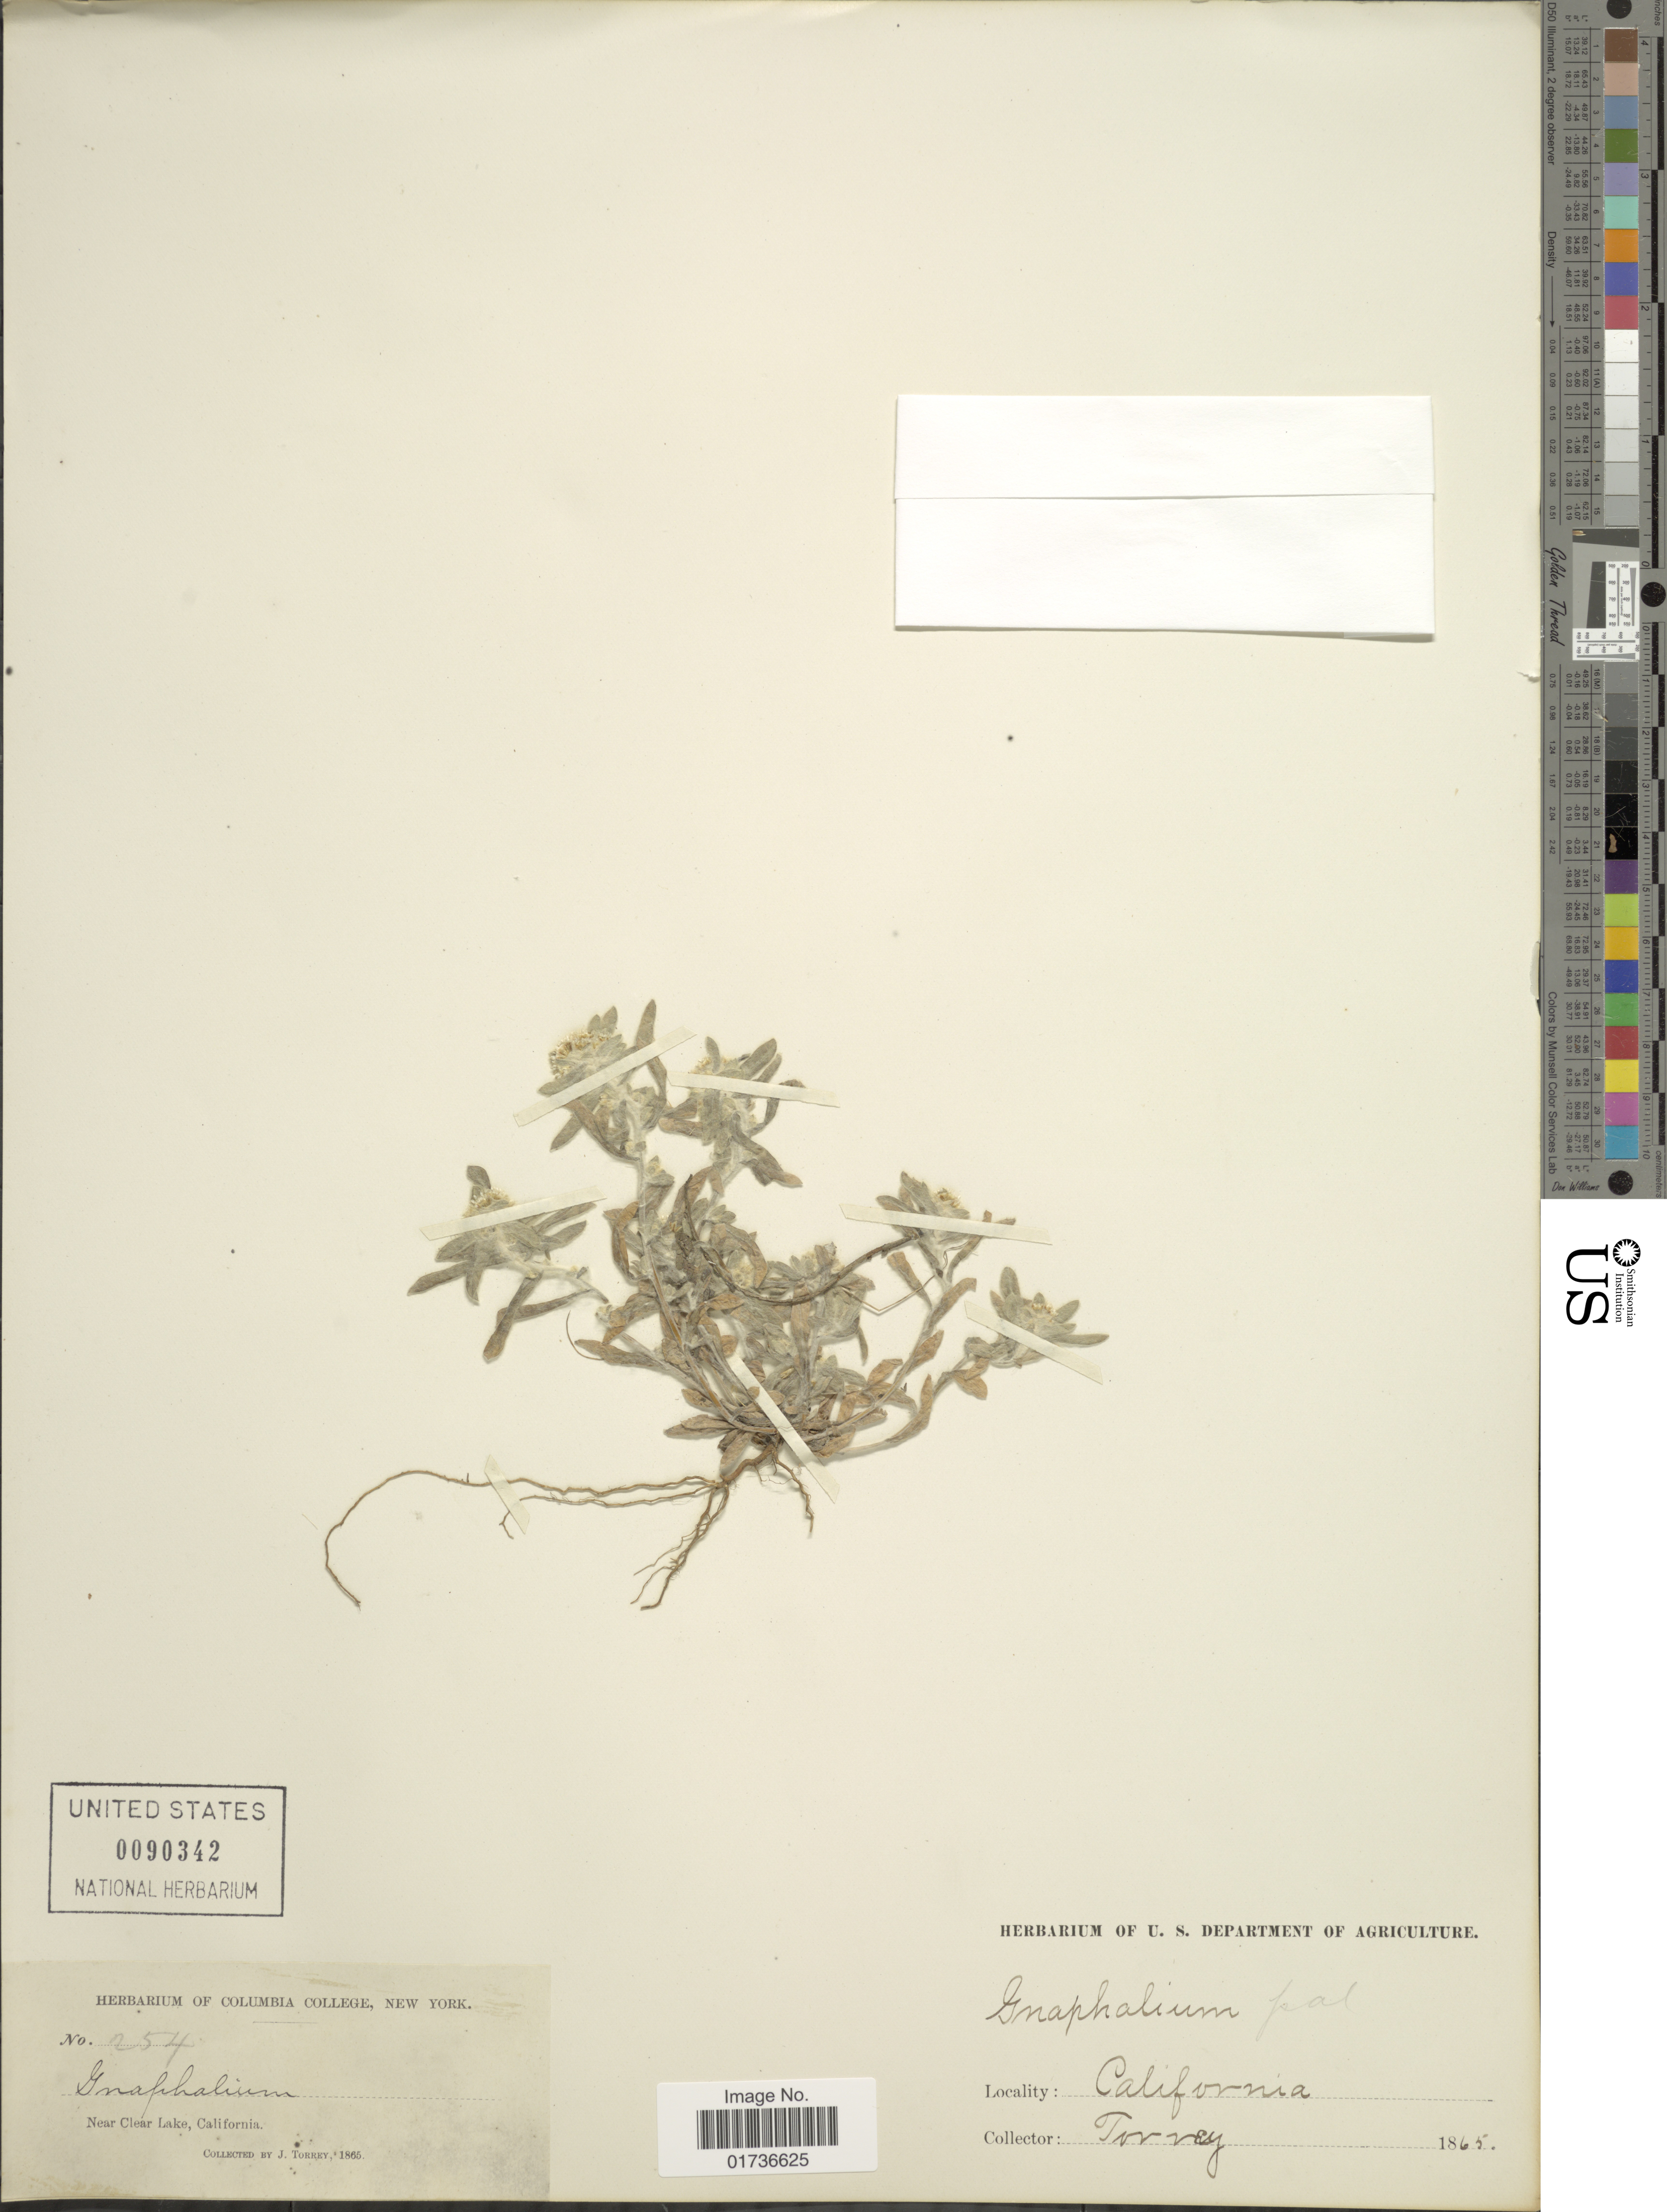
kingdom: Plantae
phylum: Tracheophyta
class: Magnoliopsida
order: Asterales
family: Asteraceae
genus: Gnaphalium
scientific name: Gnaphalium palustre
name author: Nutt.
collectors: J. Torrey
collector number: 254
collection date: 1865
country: United States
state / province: California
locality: Near Clear Lake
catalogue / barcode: US 90342